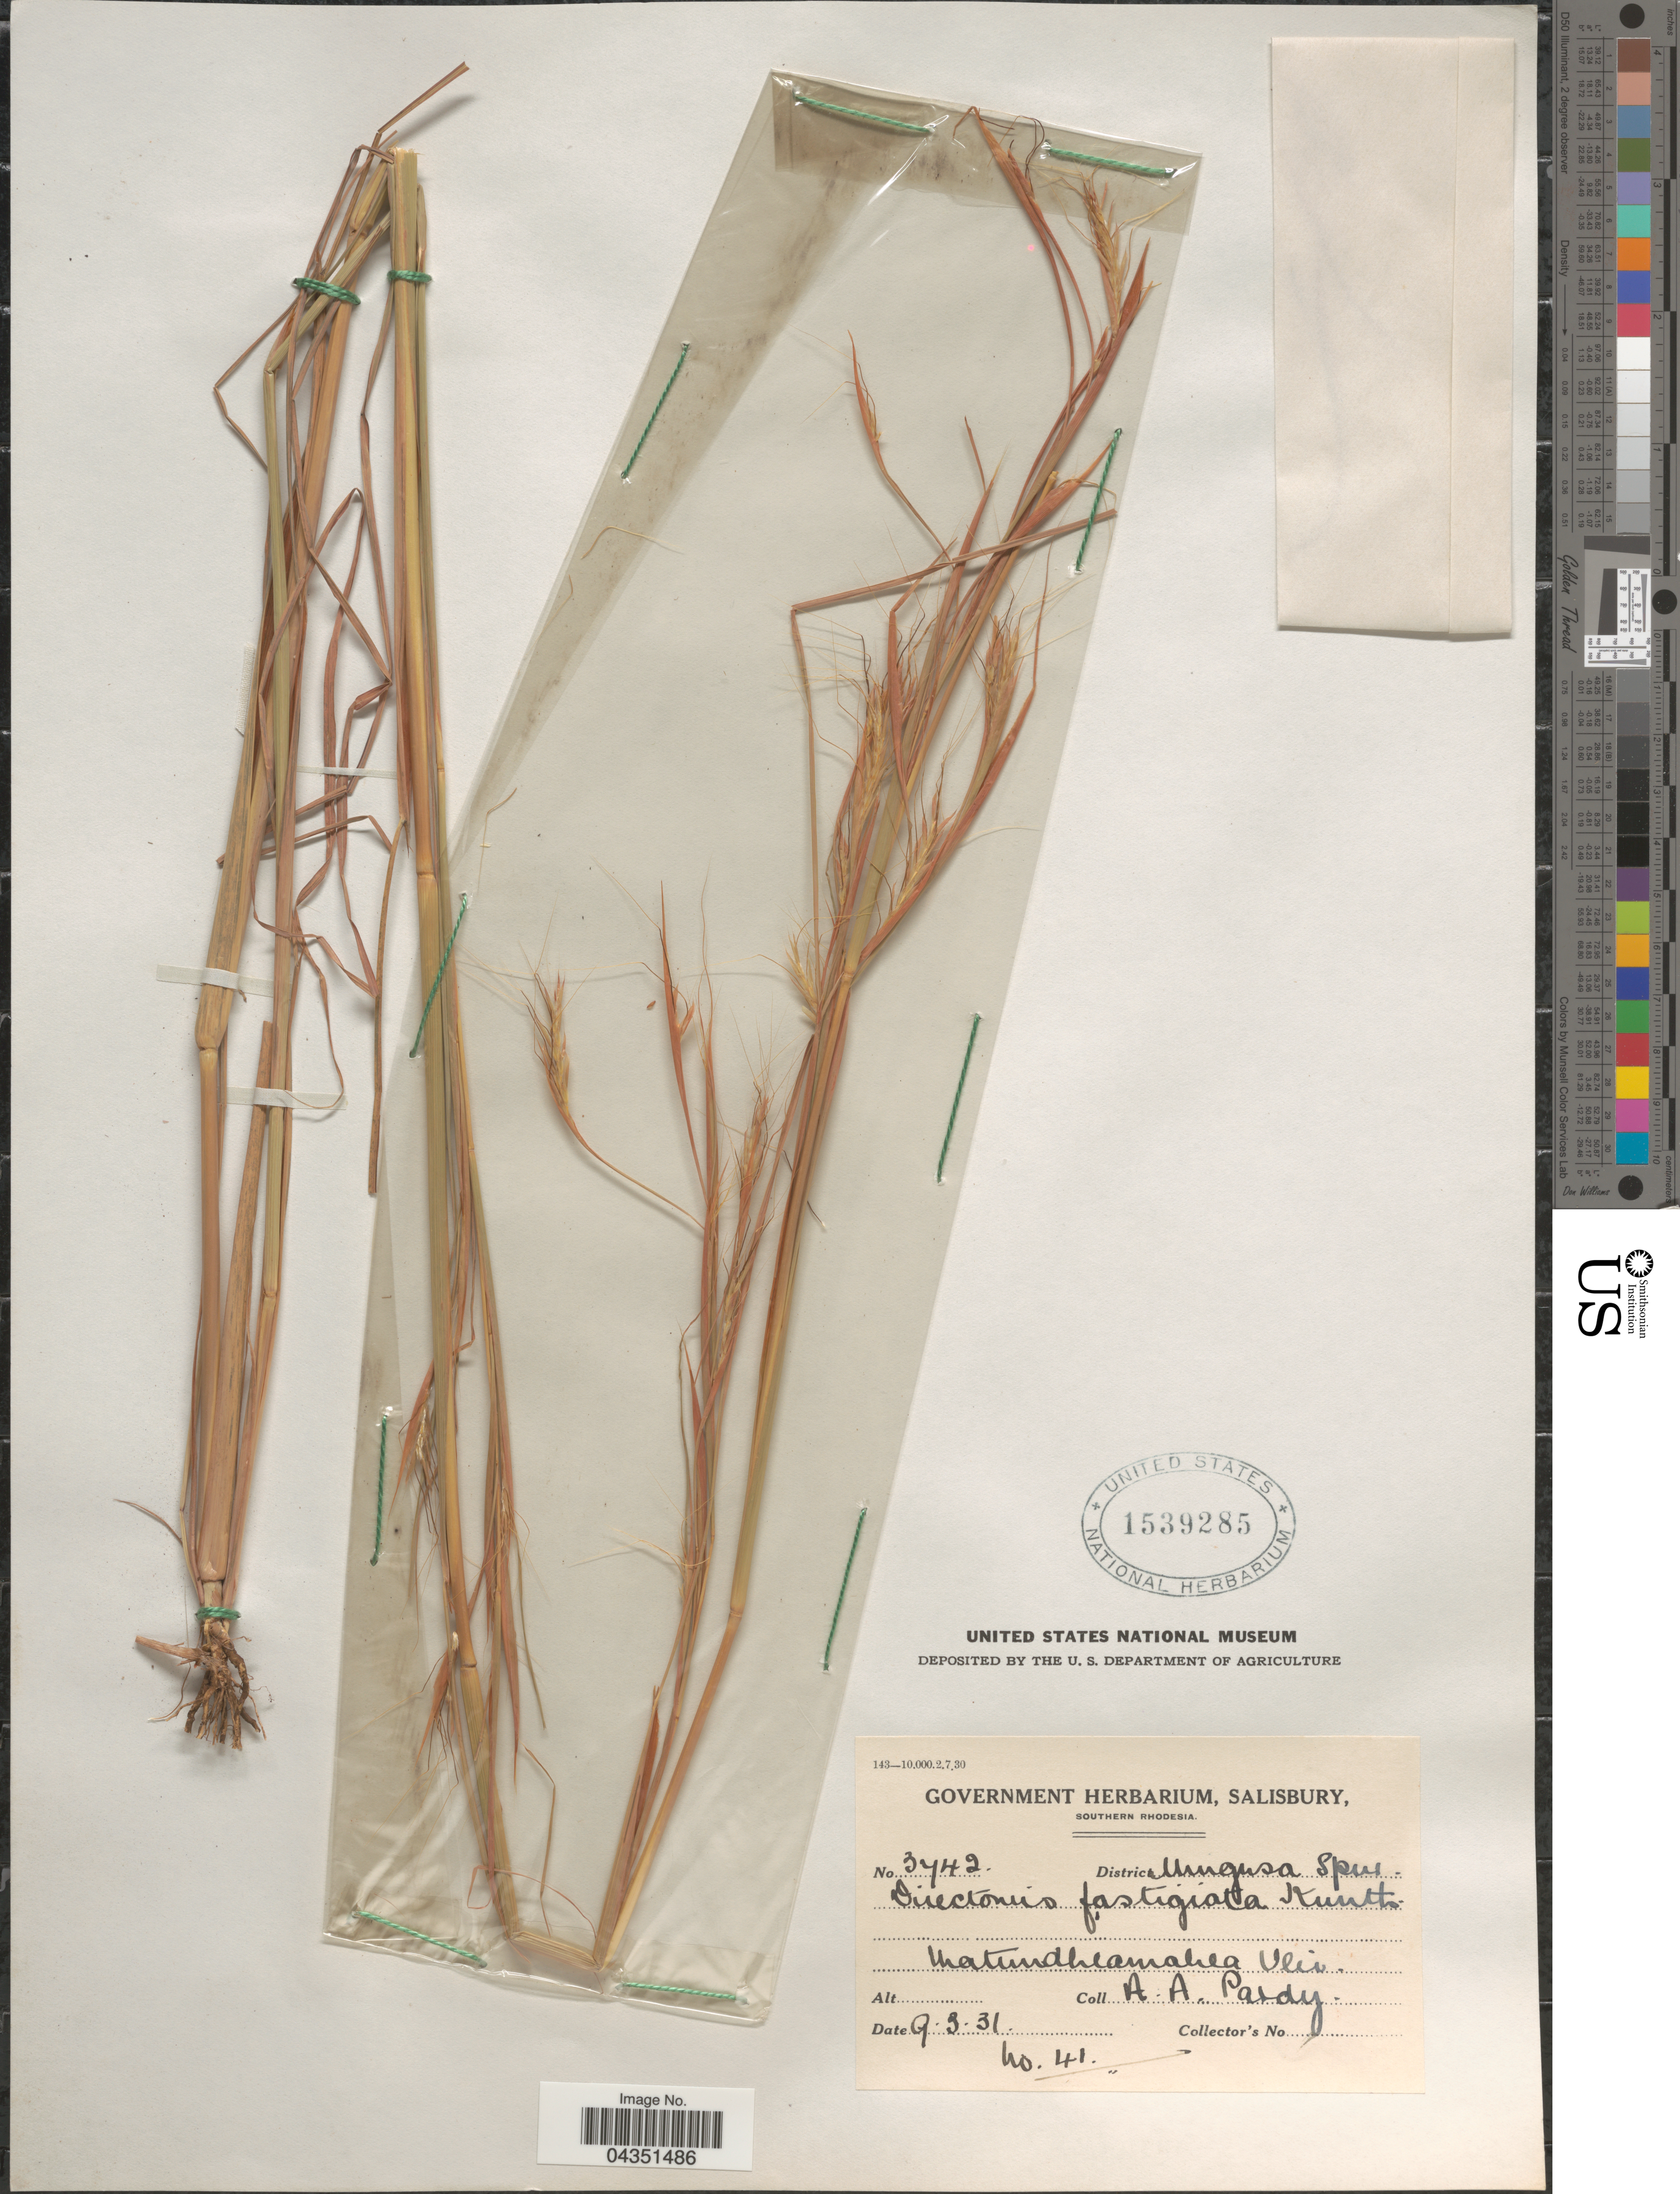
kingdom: Plantae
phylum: Tracheophyta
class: Liliopsida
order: Poales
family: Poaceae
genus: Diectomis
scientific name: Diectomis fastigiata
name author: (Sw.) P. Beauv.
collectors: A. Pardy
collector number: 41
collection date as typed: Transcribed d/m/y: 9/3/31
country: Zimbabwe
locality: District Umgusa Spur. Matundhlamahla Vlei.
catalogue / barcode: US 1539285